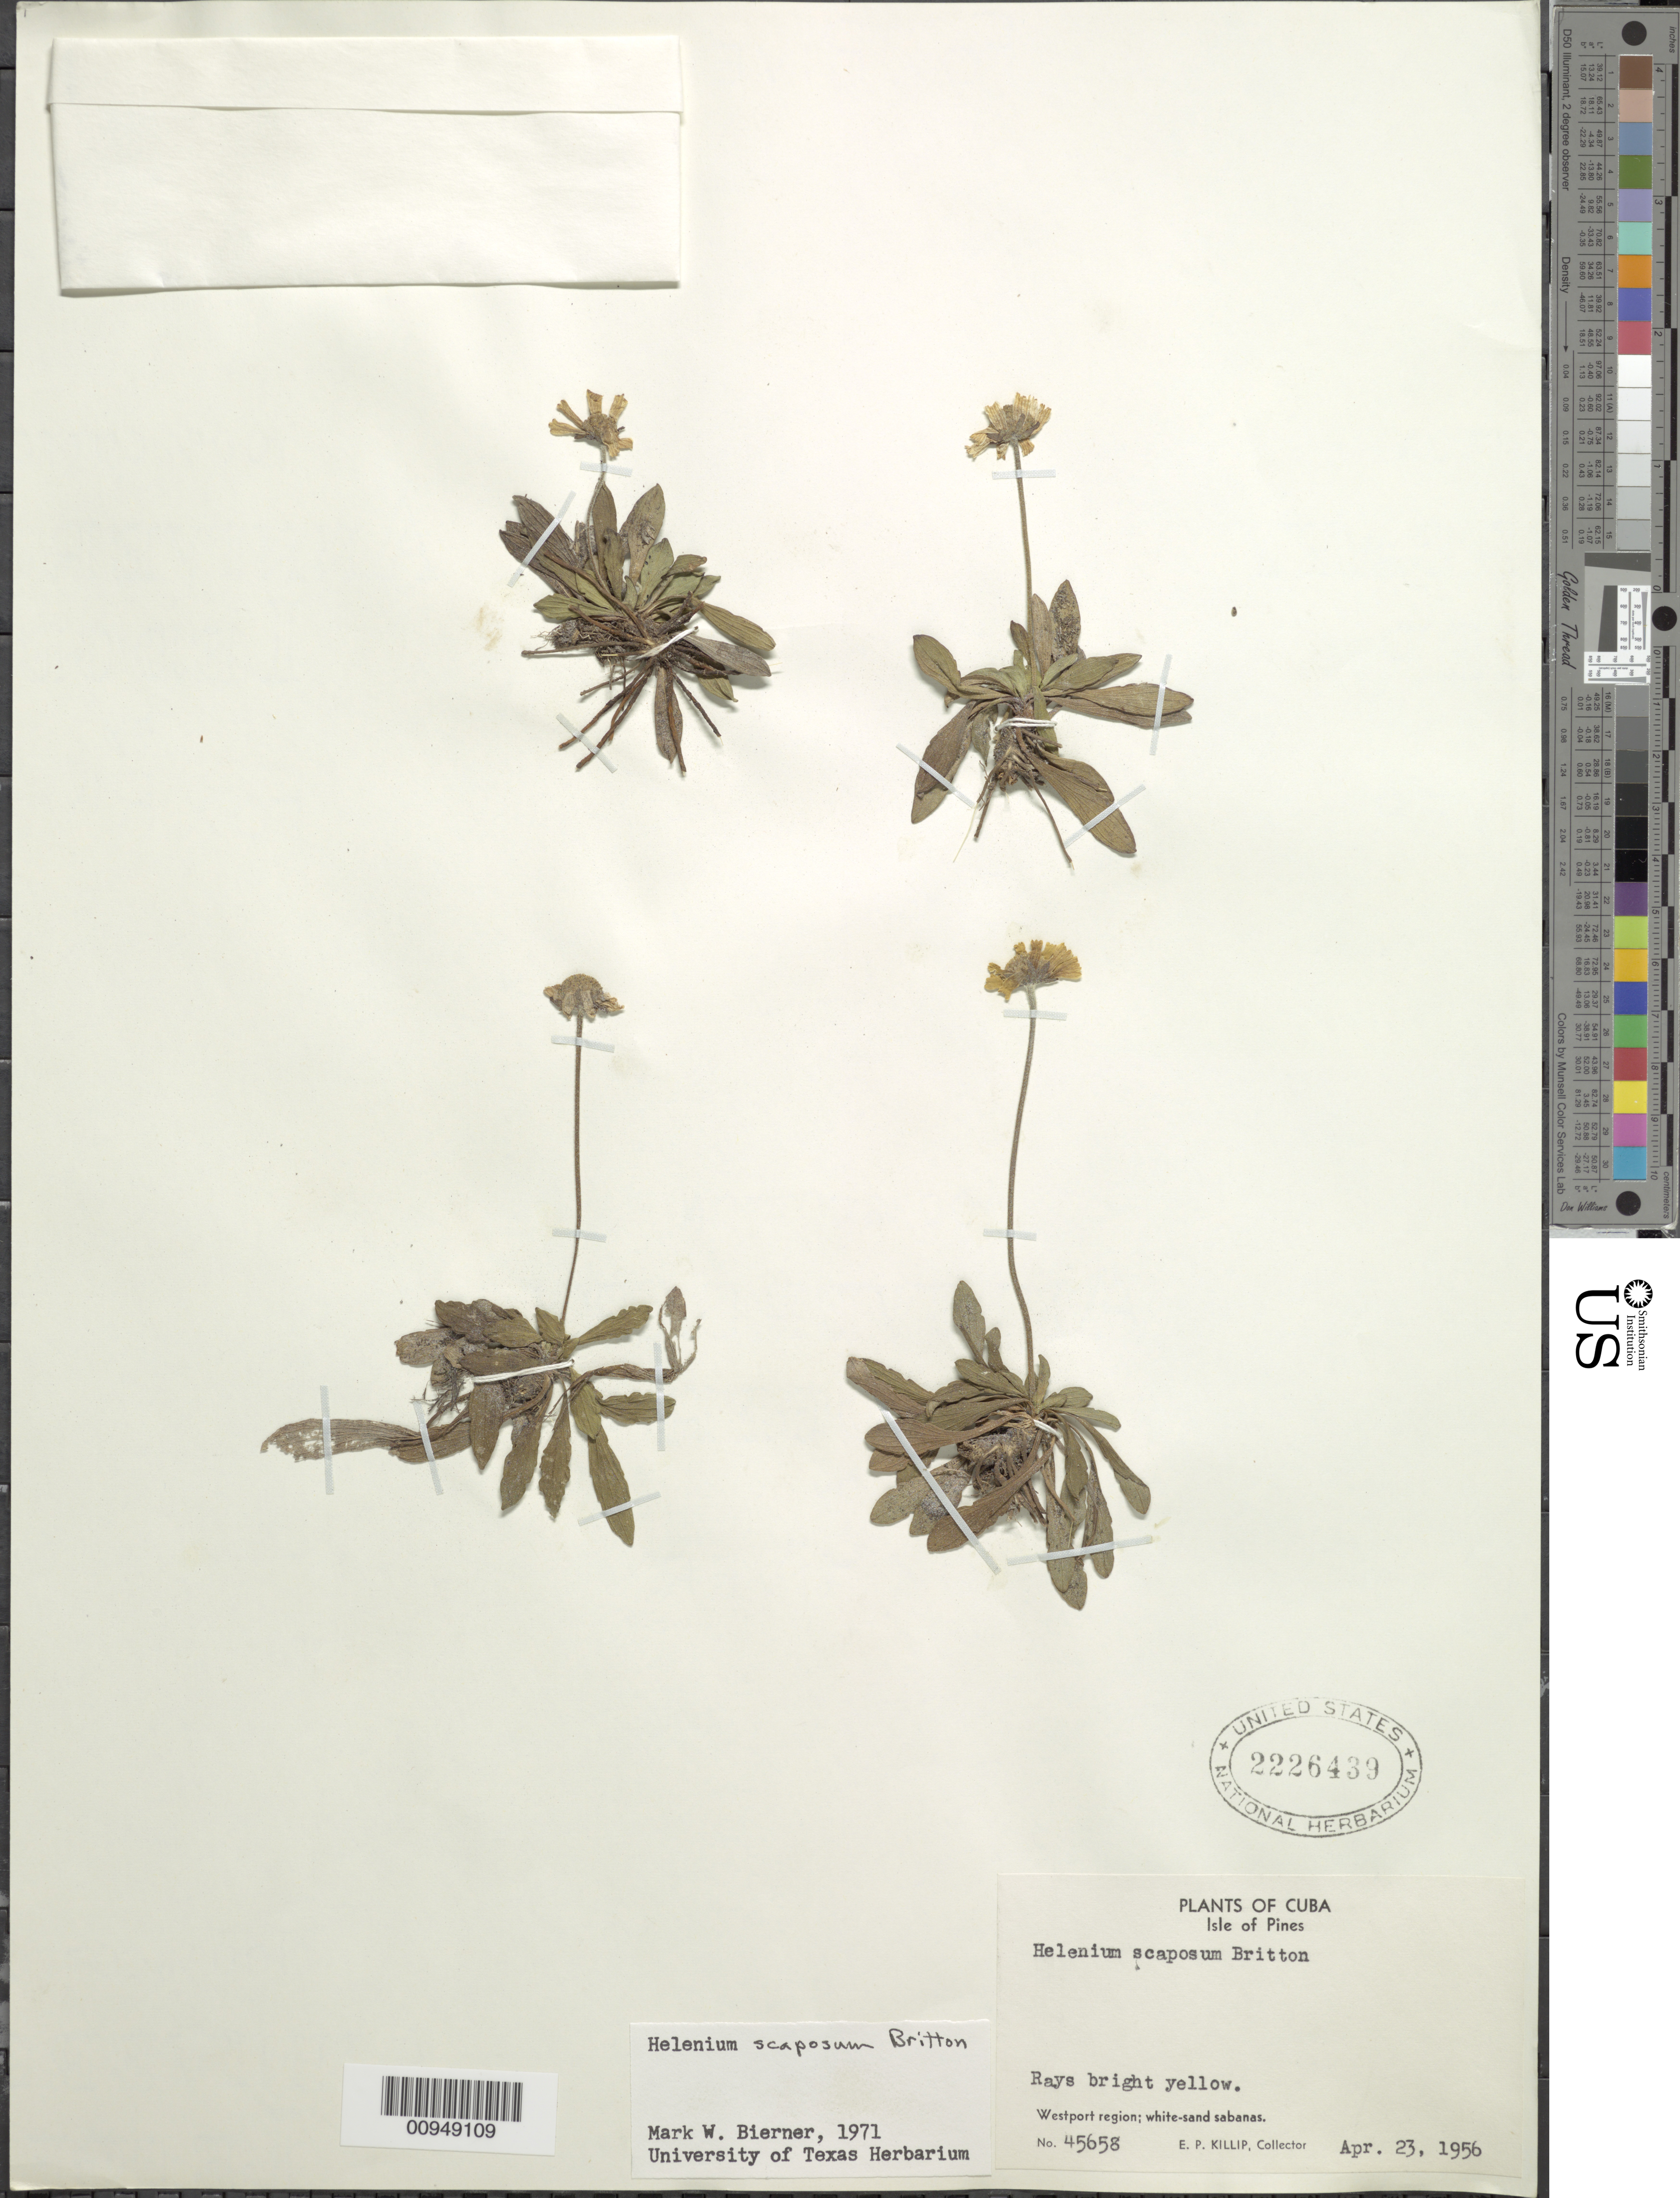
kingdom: Plantae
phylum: Tracheophyta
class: Magnoliopsida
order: Asterales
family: Asteraceae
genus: Helenium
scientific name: Helenium scaposum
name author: Britton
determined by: Bierner, M. W.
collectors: E. P. Killip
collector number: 45658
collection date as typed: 23 Apr 1956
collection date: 1956-04-23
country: Cuba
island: Isla de la Juventud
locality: Westport Region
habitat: White-sand sabanas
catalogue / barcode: US 2226439